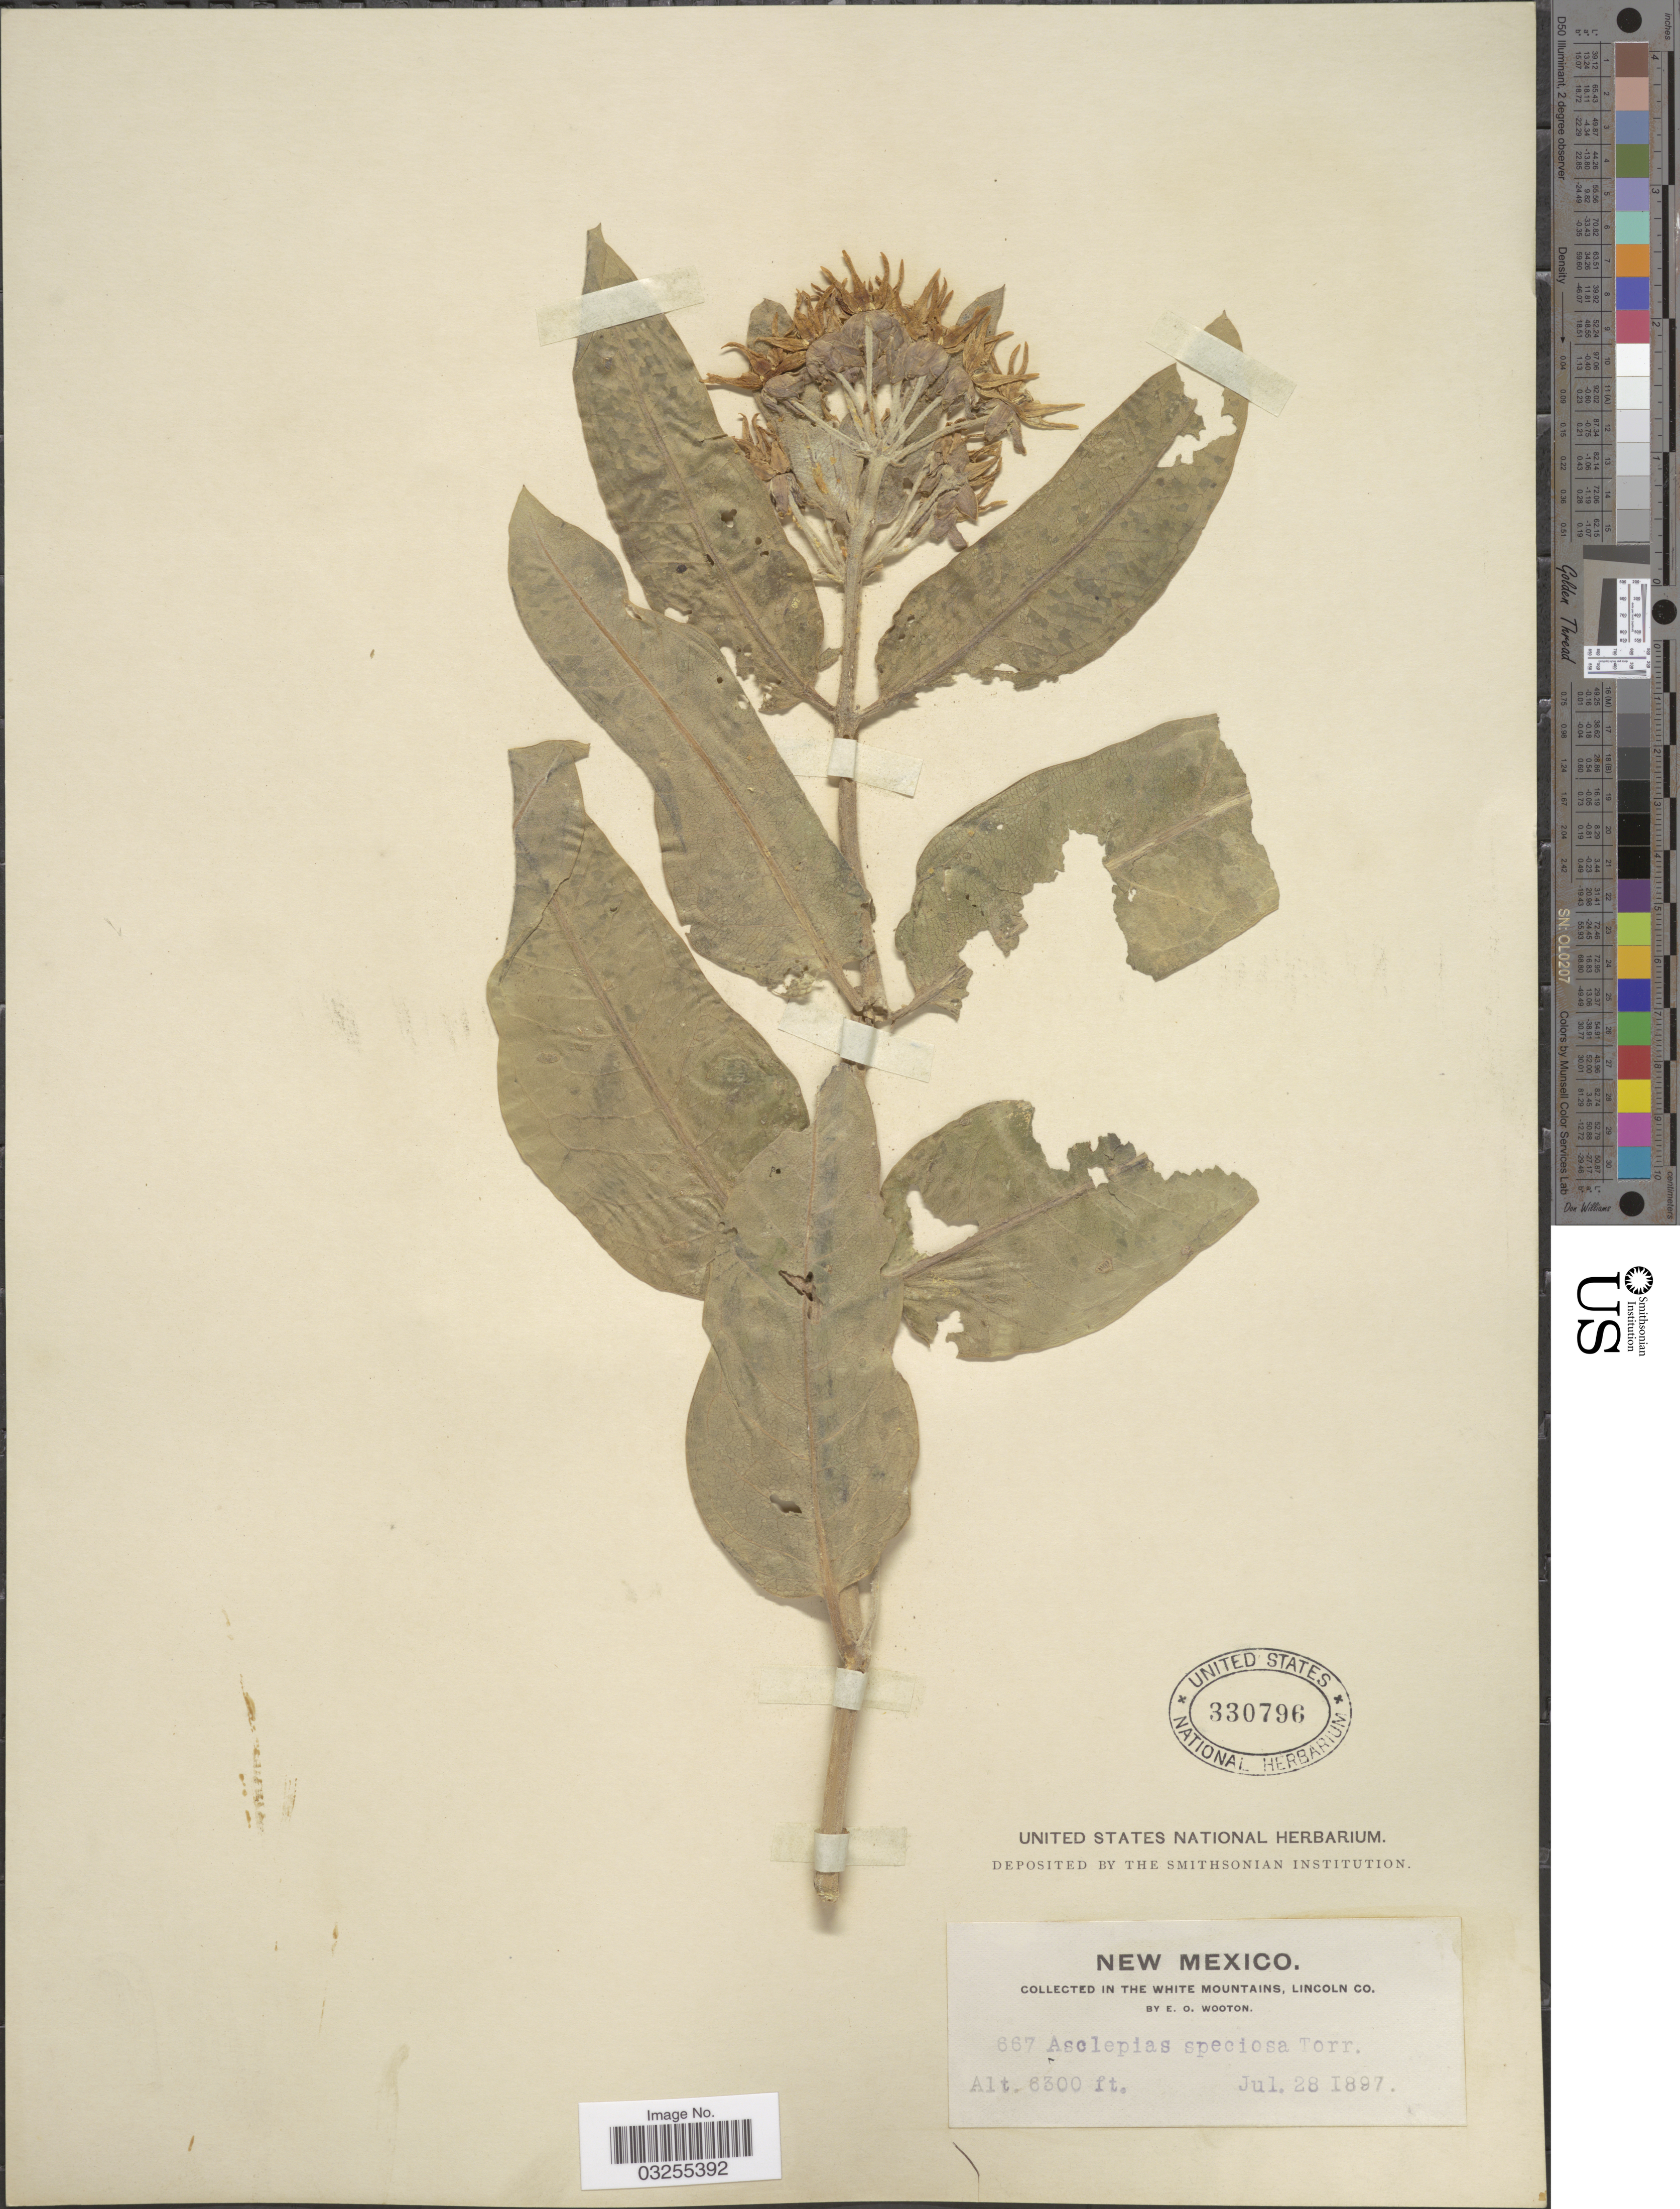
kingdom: Plantae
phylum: Tracheophyta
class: Magnoliopsida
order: Gentianales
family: Apocynaceae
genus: Asclepias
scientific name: Asclepias speciosa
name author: Torr.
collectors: E. O. Wooton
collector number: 667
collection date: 1897-07-28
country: United States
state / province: New Mexico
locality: In the White Mountains, Lincoln Co.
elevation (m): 1920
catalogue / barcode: US 330796